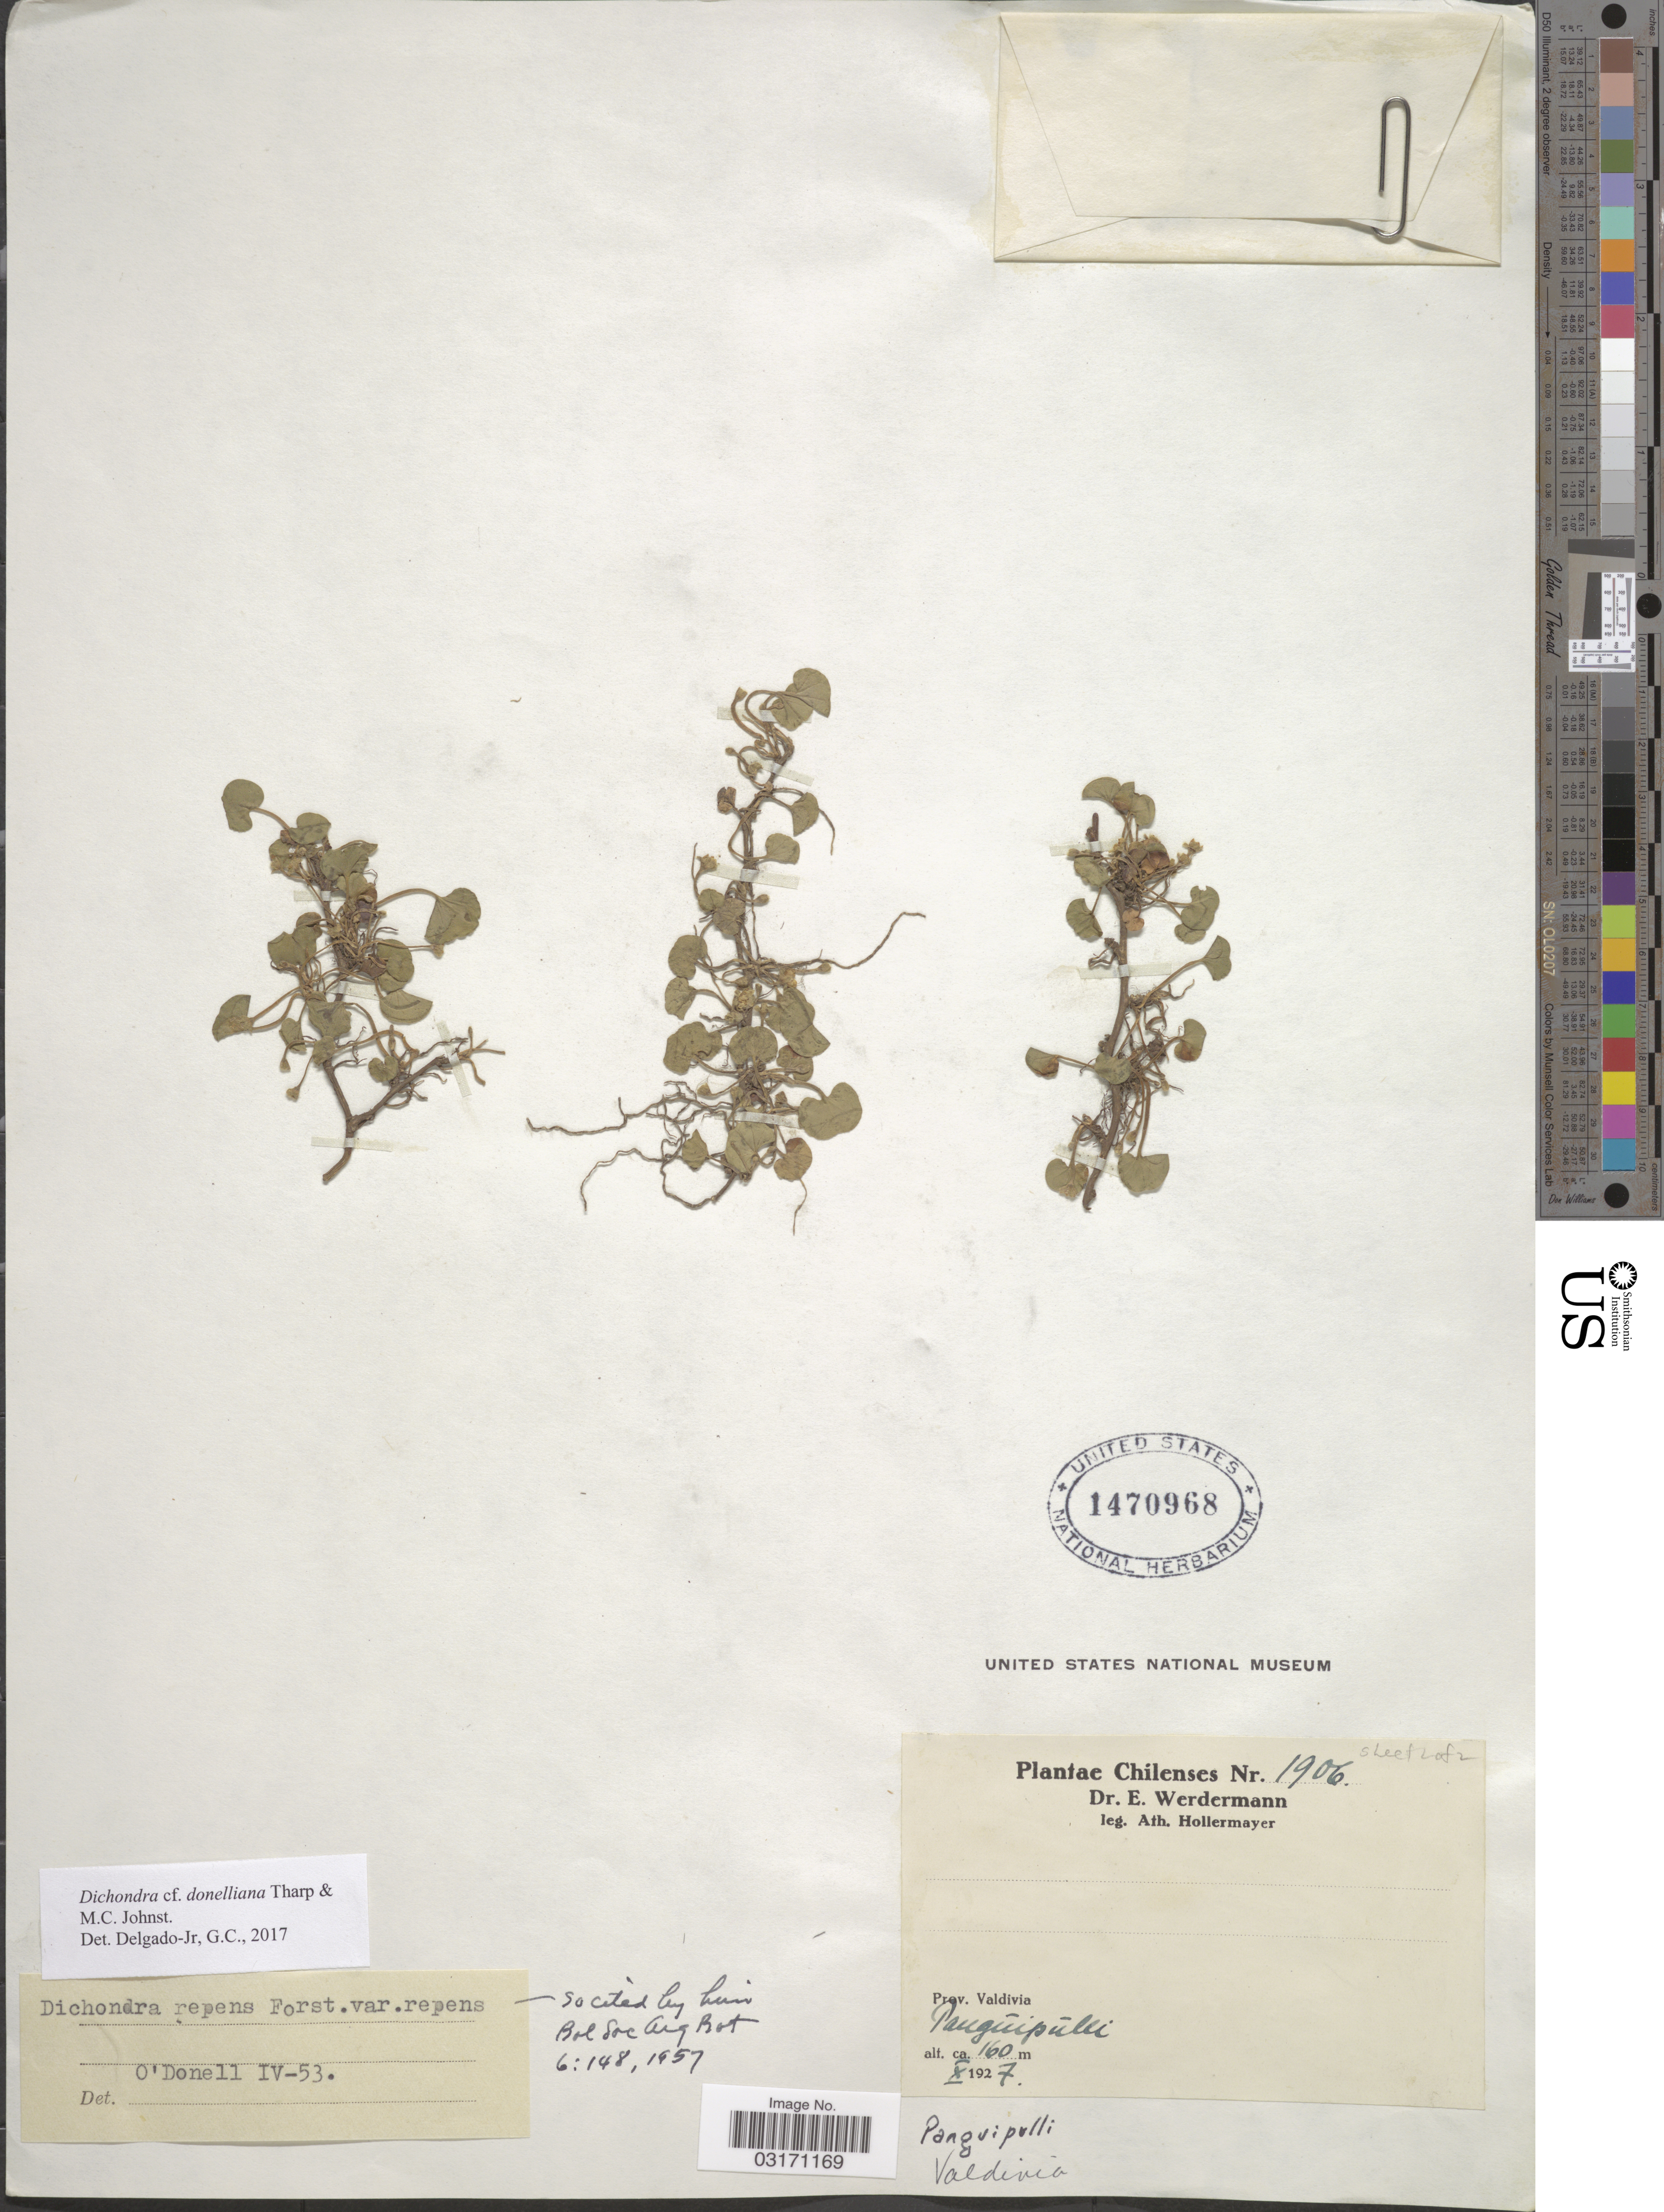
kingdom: Plantae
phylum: Tracheophyta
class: Magnoliopsida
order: Solanales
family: Convolvulaceae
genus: Dichondra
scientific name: Dichondra donelliana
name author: Tharp & M.C. Johnst.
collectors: A. Hollermayer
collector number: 1906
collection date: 1927-10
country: Chile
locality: Prov. Valdivia Panquipulli. Valdivia.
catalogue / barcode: US 1470968